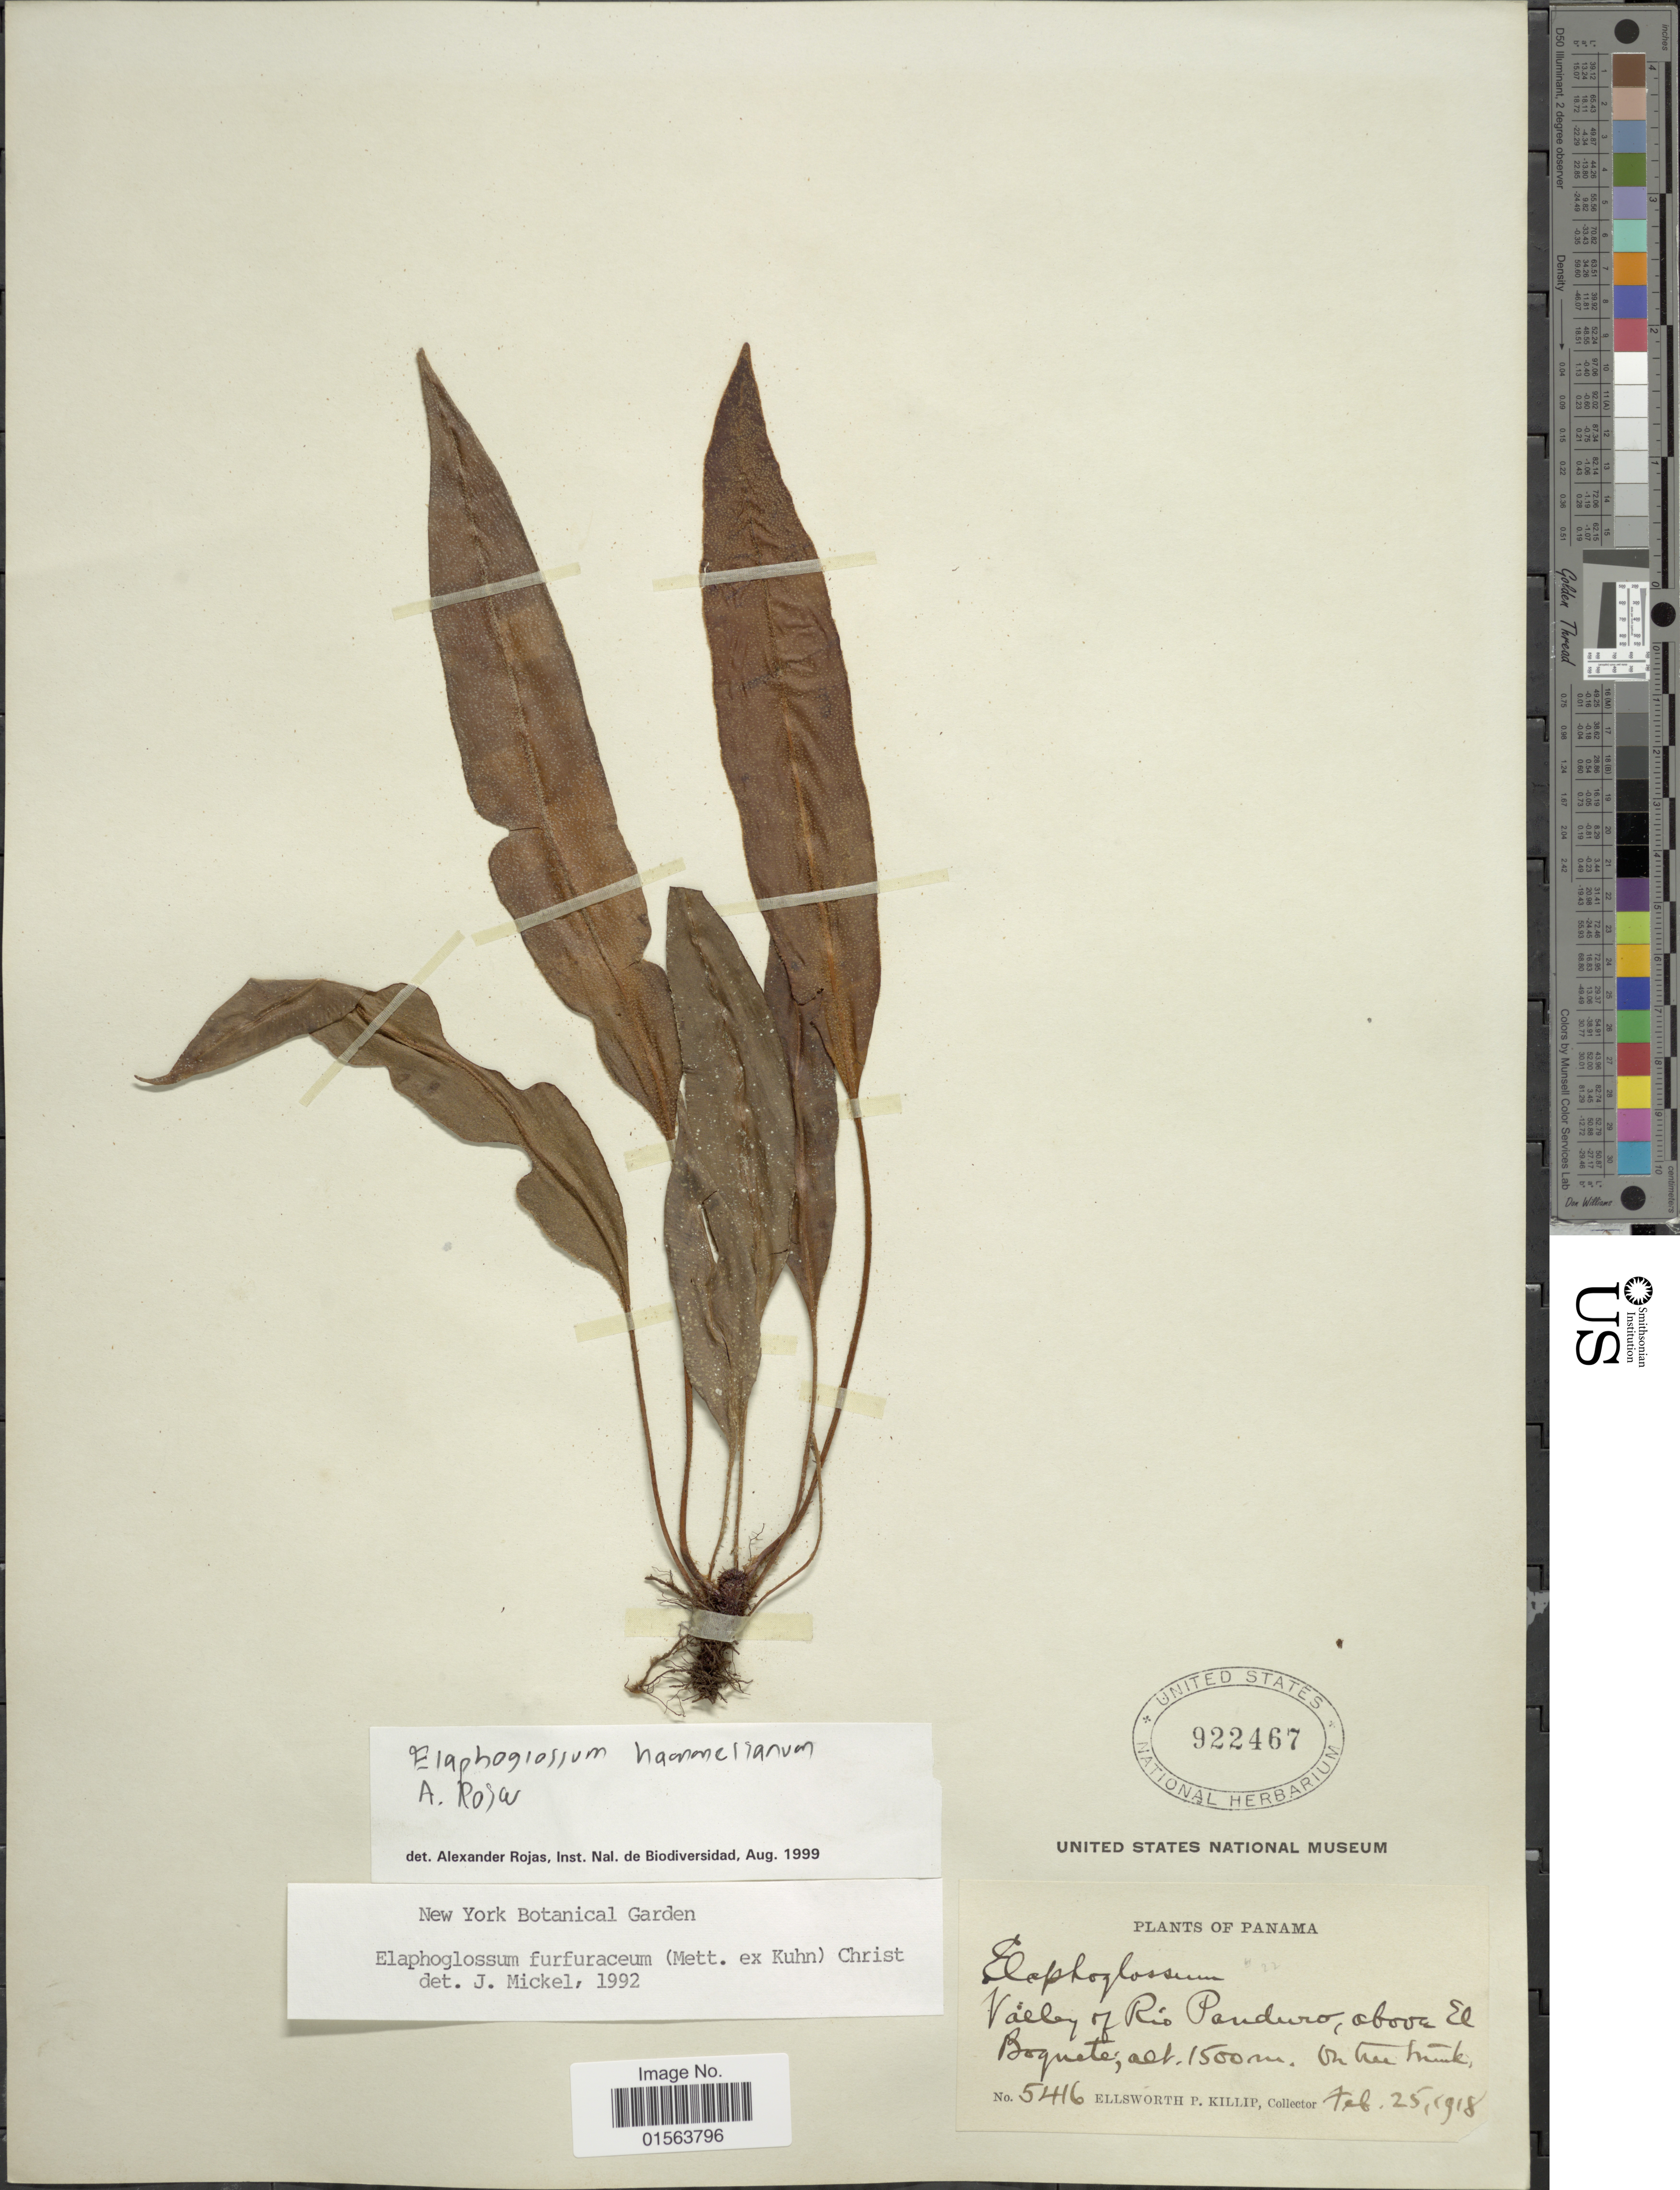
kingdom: Plantae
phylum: Tracheophyta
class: Polypodiopsida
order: Polypodiales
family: Dryopteridaceae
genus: Elaphoglossum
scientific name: Elaphoglossum hammelianum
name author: A. Rojas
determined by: Matos, F. B.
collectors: E. P. Killip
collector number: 5416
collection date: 1918-02-25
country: Panama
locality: Valley of Rio Panduro, above El Boquete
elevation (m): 1500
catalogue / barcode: US 922467